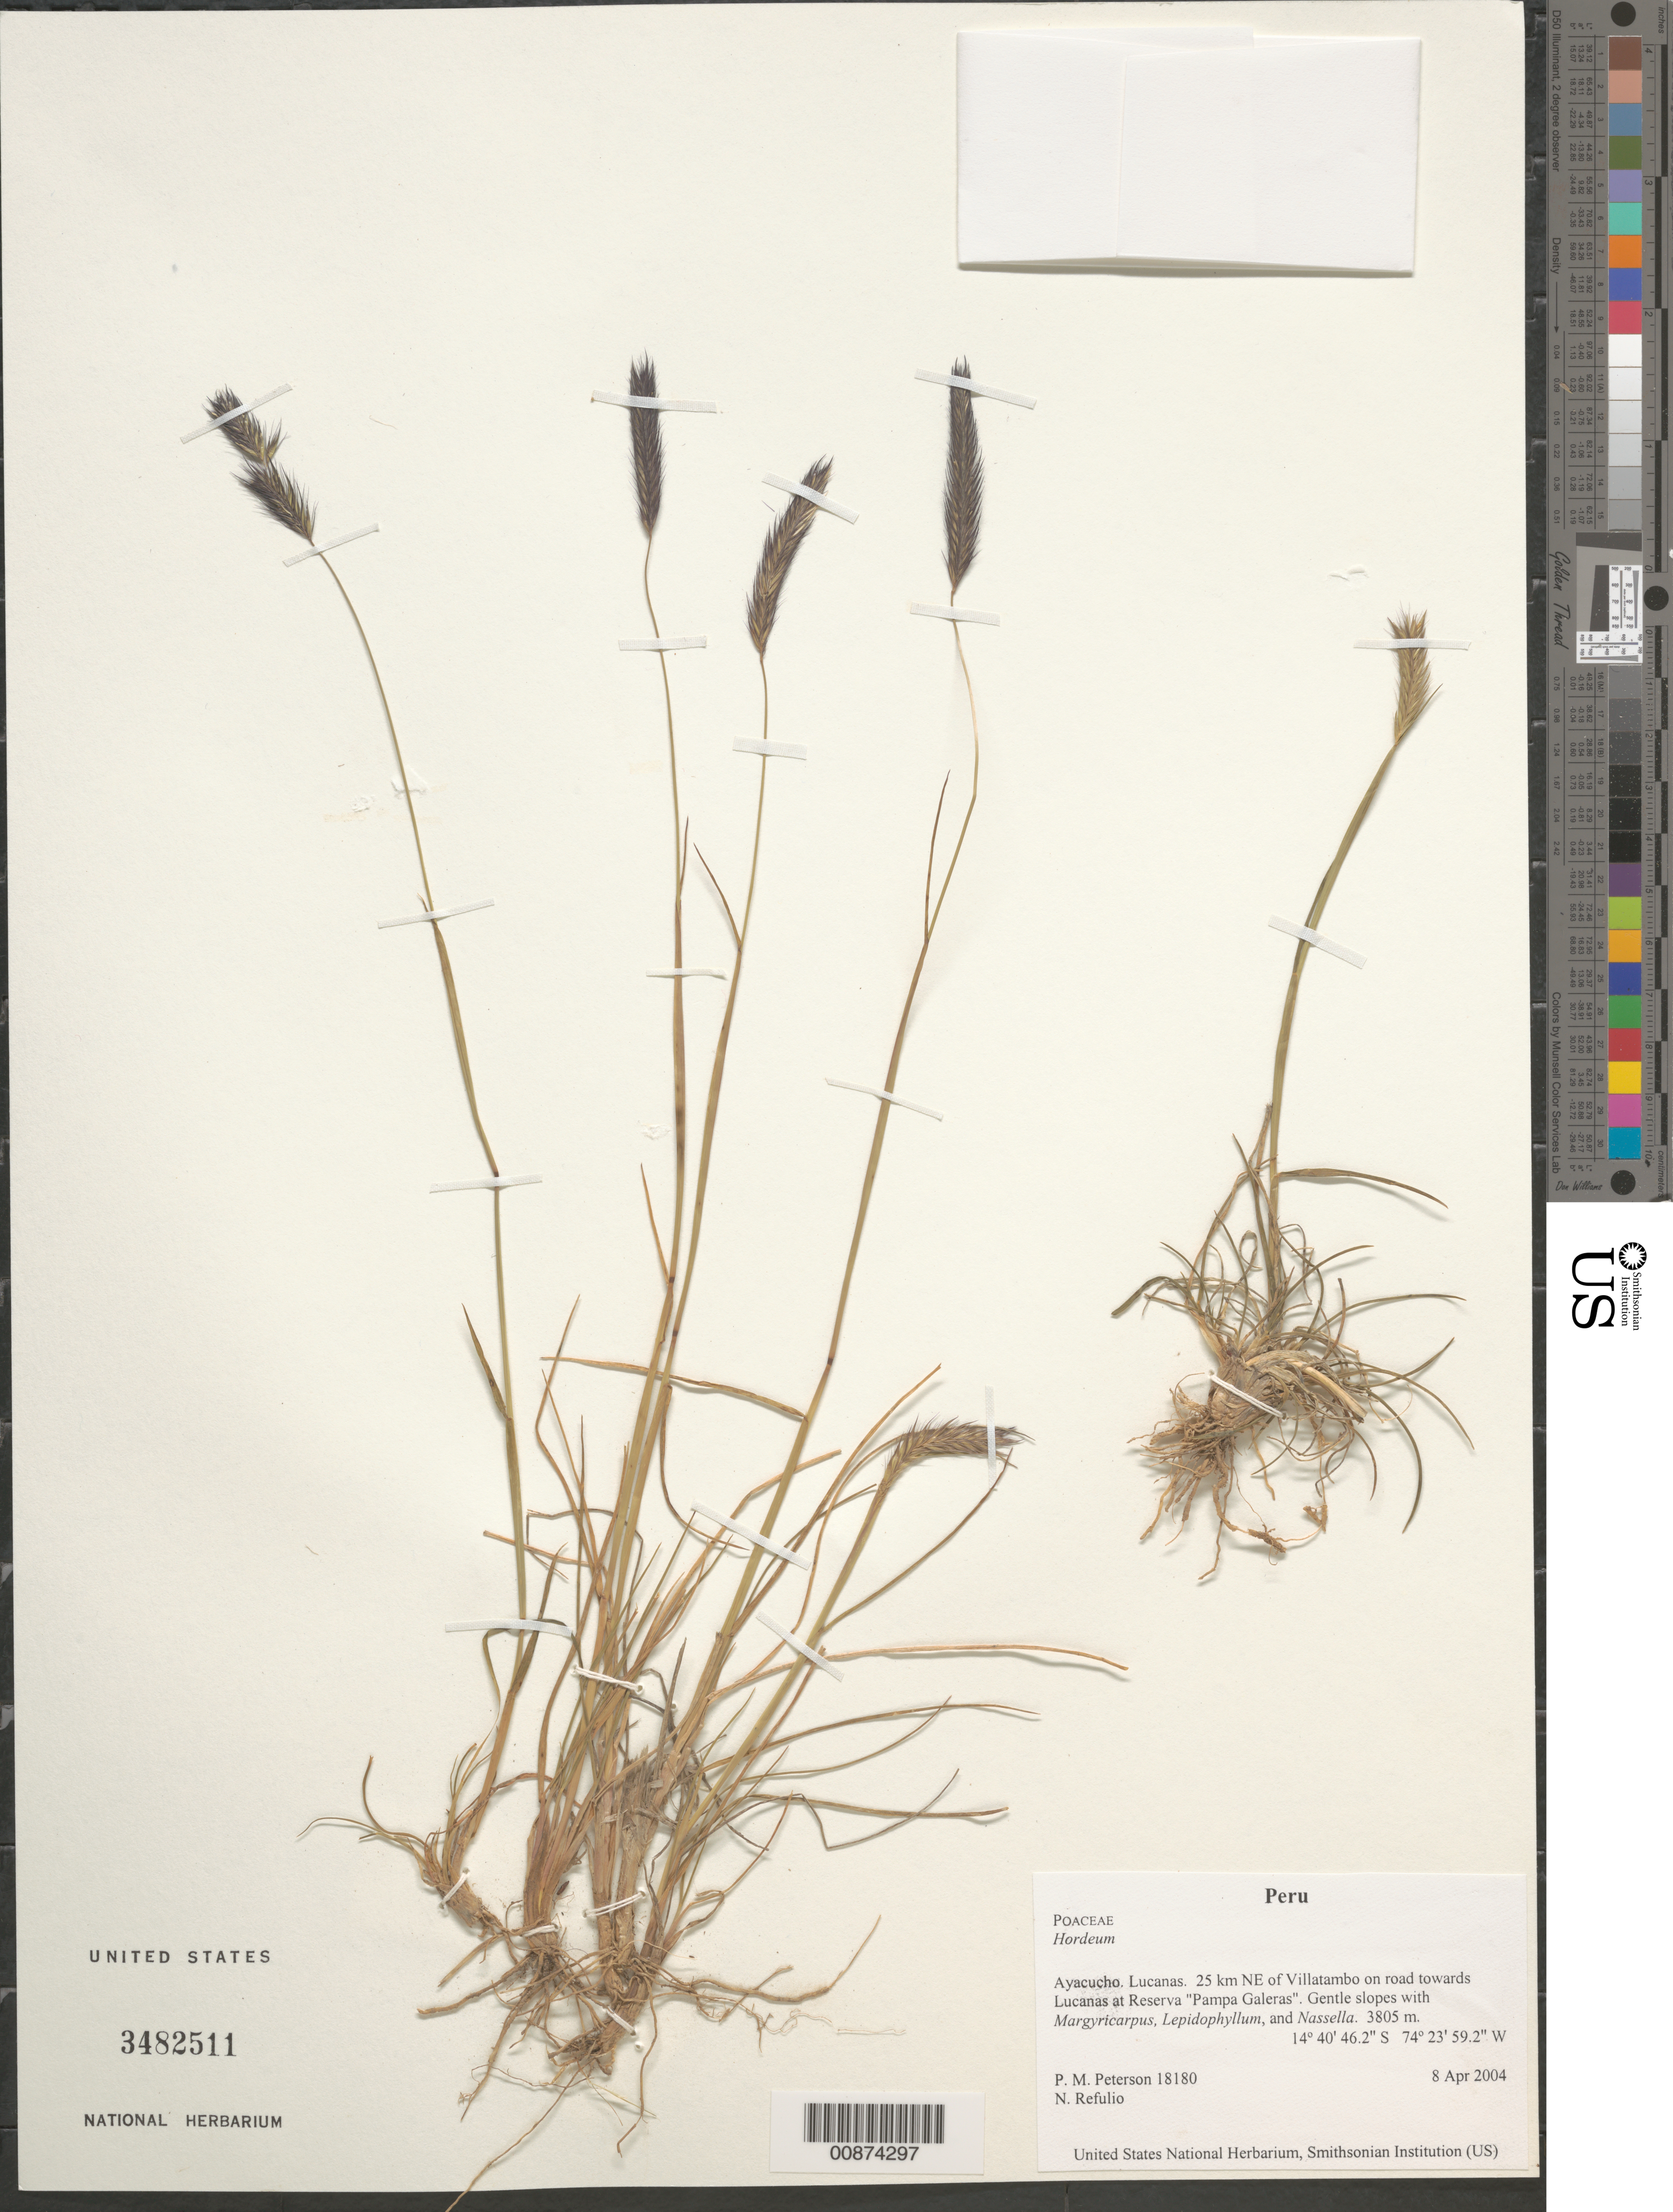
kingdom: Plantae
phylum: Tracheophyta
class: Liliopsida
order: Poales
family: Poaceae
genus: Hordeum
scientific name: Hordeum sp.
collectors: P. M. Peterson & N. Refulio-Rodríguez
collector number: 18180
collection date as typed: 08 Apr 2004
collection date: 2004-04-08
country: Peru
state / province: Ayacucho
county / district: Lucanas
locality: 25 km NE of Villatambo on road towards Lucanas at Reserva "Pampa Galeras". Gentle slopes with Margyricarpus, Lepidophyllum, and Nassella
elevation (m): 3805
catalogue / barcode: US 3482511